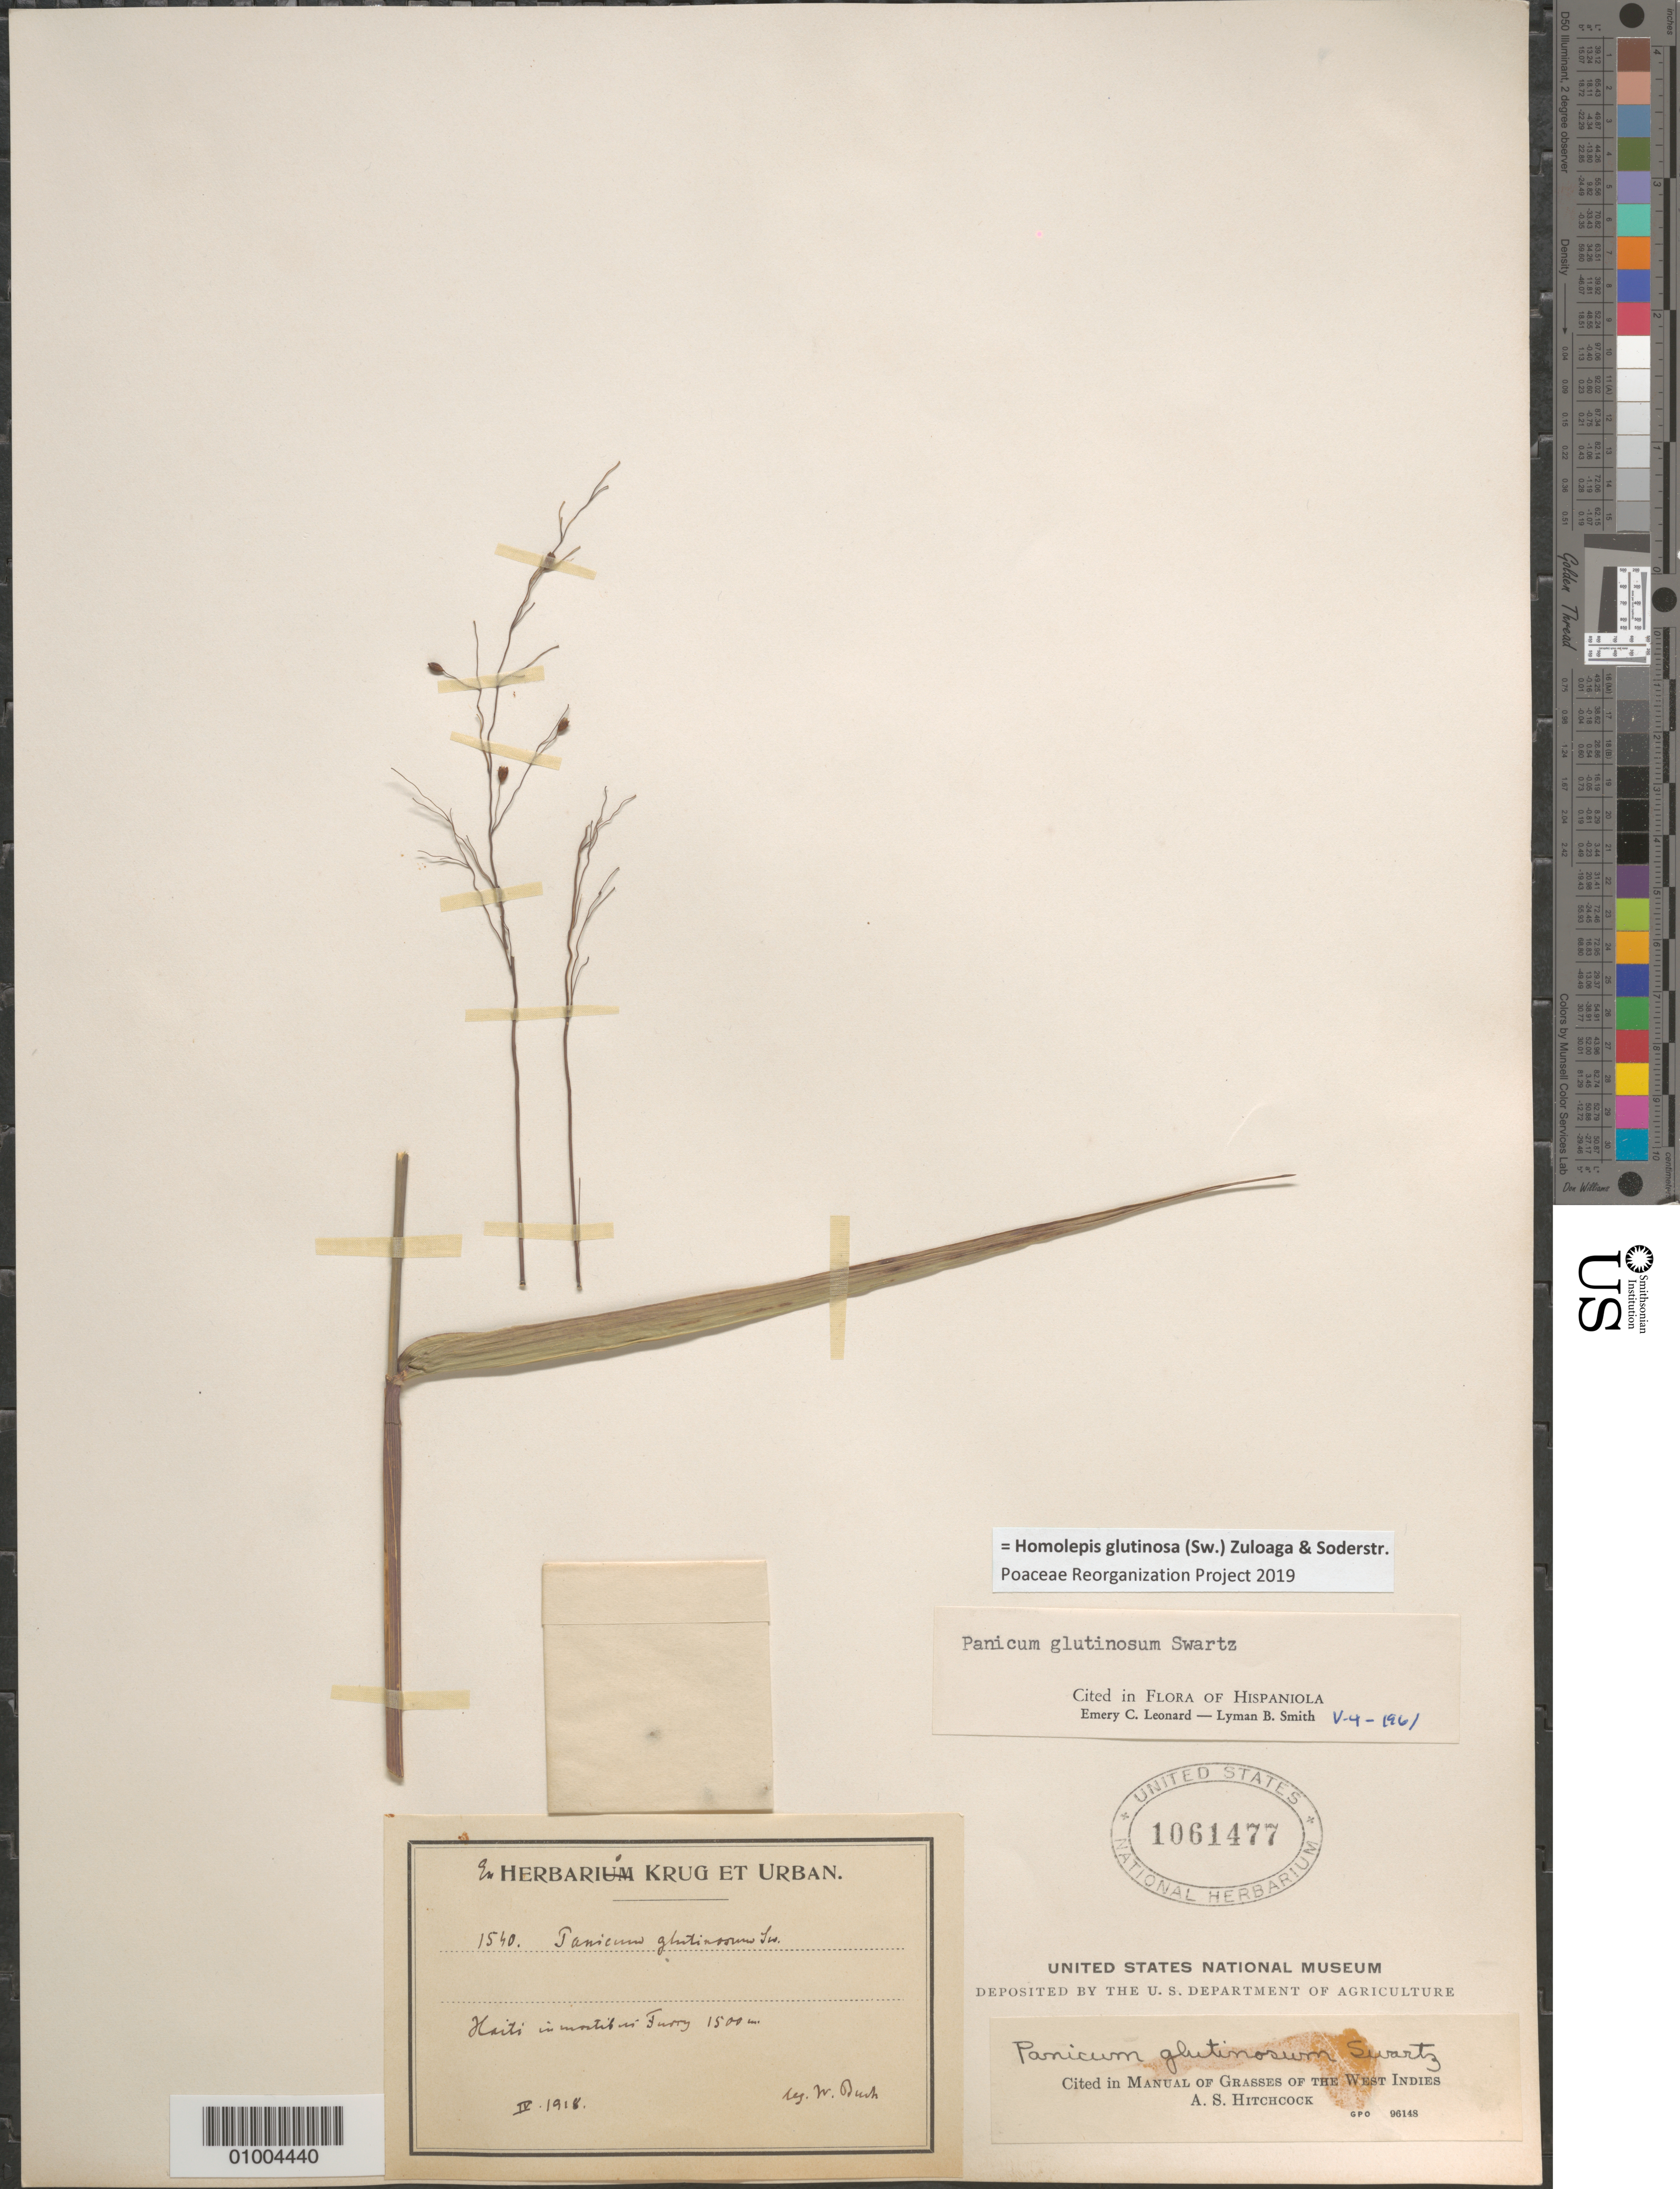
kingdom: Plantae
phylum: Tracheophyta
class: Liliopsida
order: Poales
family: Poaceae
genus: Homolepis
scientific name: Homolepis glutinosa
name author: (Sw.) Zuloaga & Soderstr.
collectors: W. Bush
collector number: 1530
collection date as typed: Apr 1918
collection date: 1918-04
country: Haiti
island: Hispaniola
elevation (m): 1500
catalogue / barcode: US 1061477